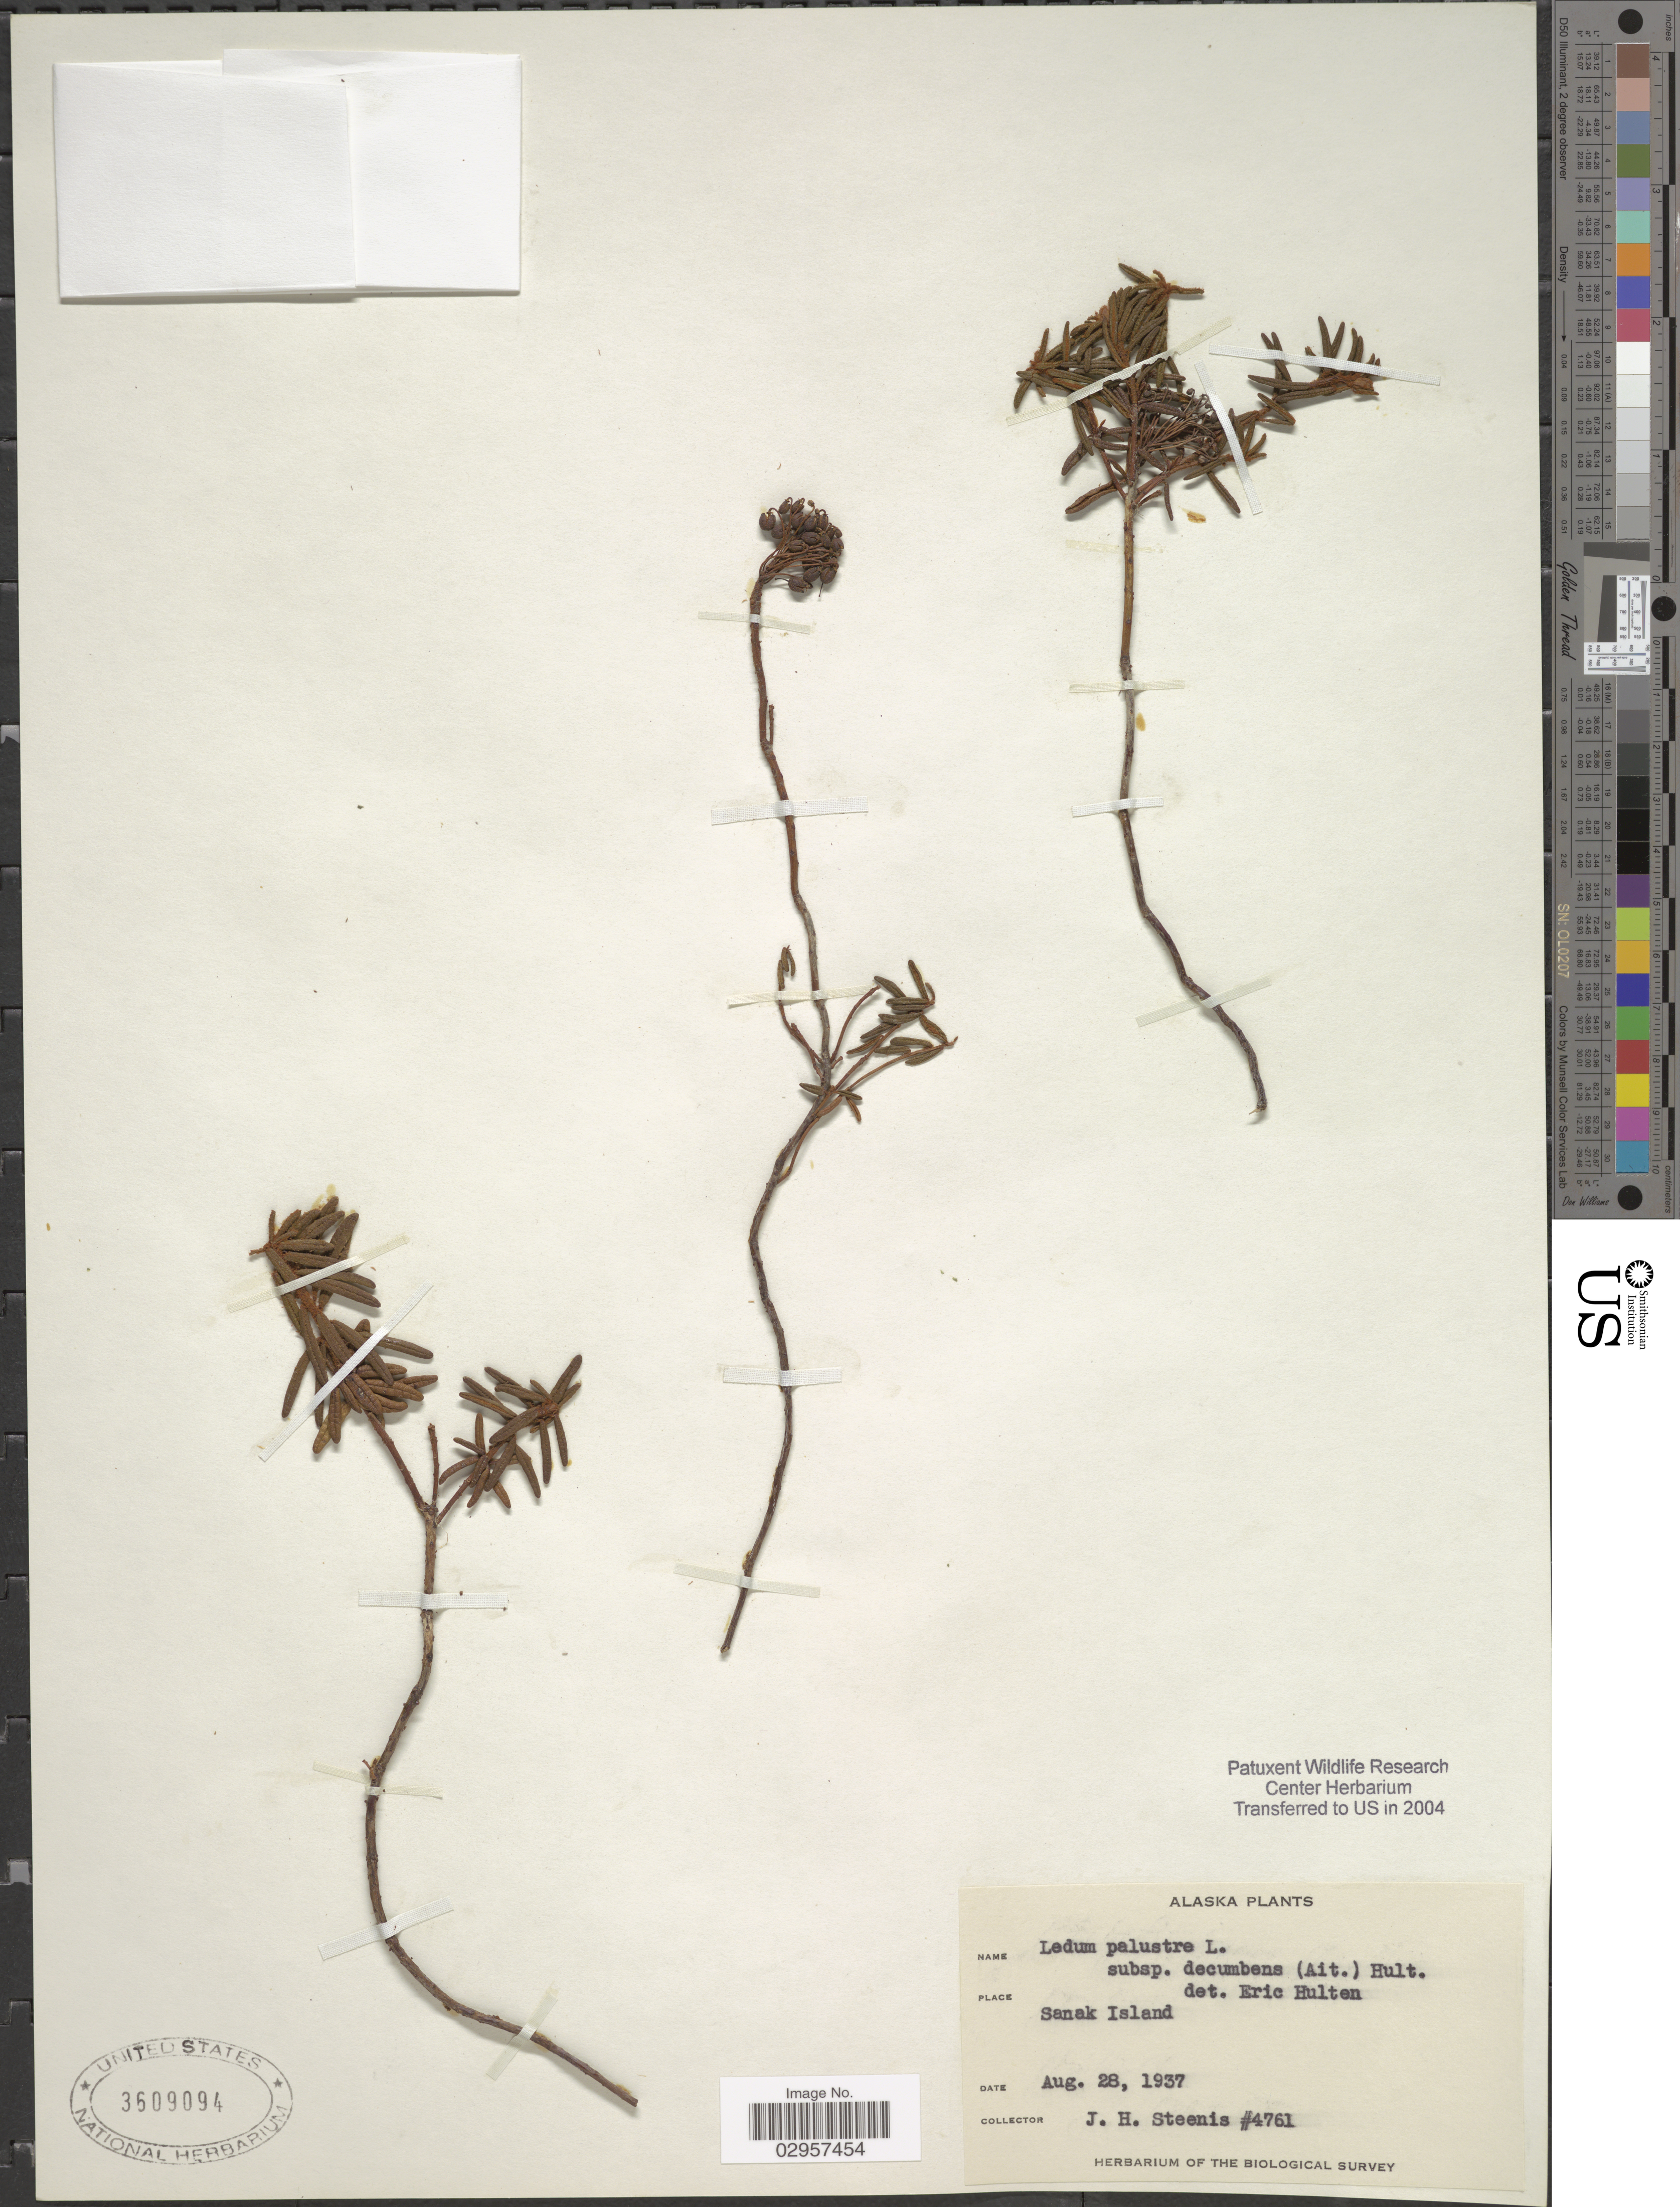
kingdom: Plantae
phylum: Tracheophyta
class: Magnoliopsida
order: Ericales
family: Ericaceae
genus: Ledum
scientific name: Ledum groenlandicum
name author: Oeder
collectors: J. H. Steenis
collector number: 4761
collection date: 1937-08-28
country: United States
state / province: Alaska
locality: Sanak Island.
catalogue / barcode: US 3609094